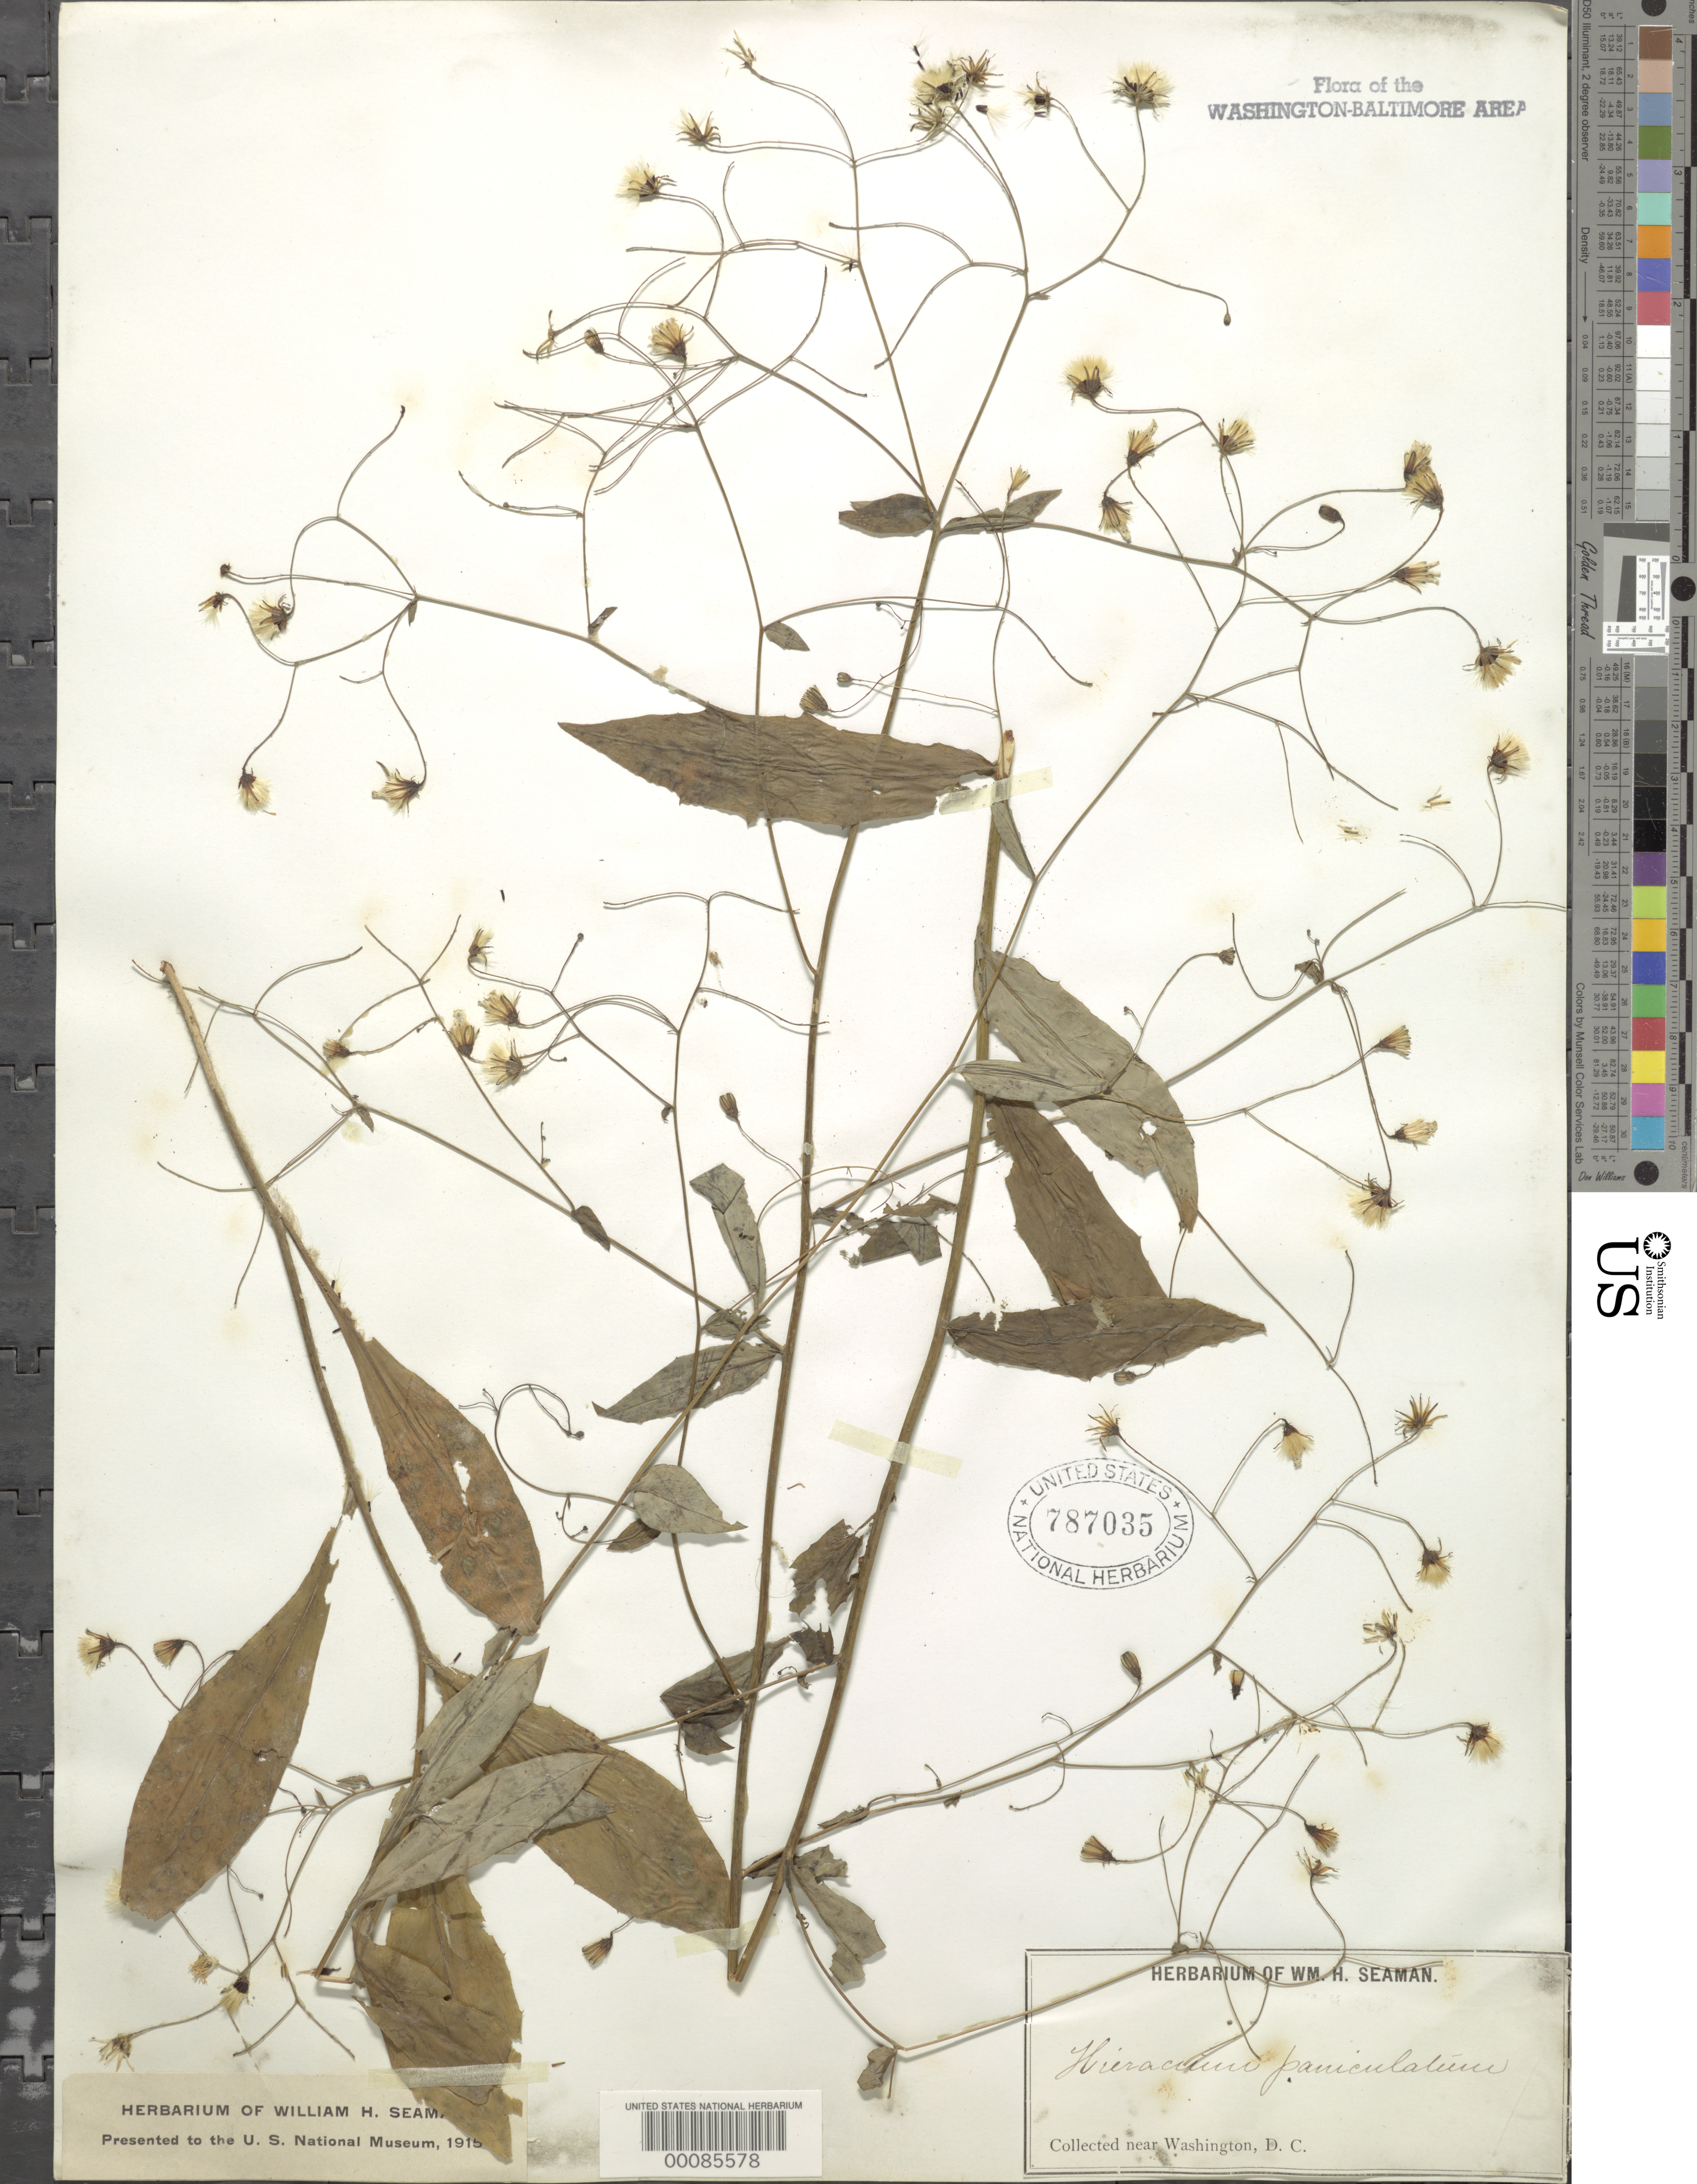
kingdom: Plantae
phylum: Tracheophyta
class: Magnoliopsida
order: Asterales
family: Asteraceae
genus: Hieracium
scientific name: Hieracium paniculatum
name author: L.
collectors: W. Seaman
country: United States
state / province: District of Columbia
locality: DC vicinity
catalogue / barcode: US 787035